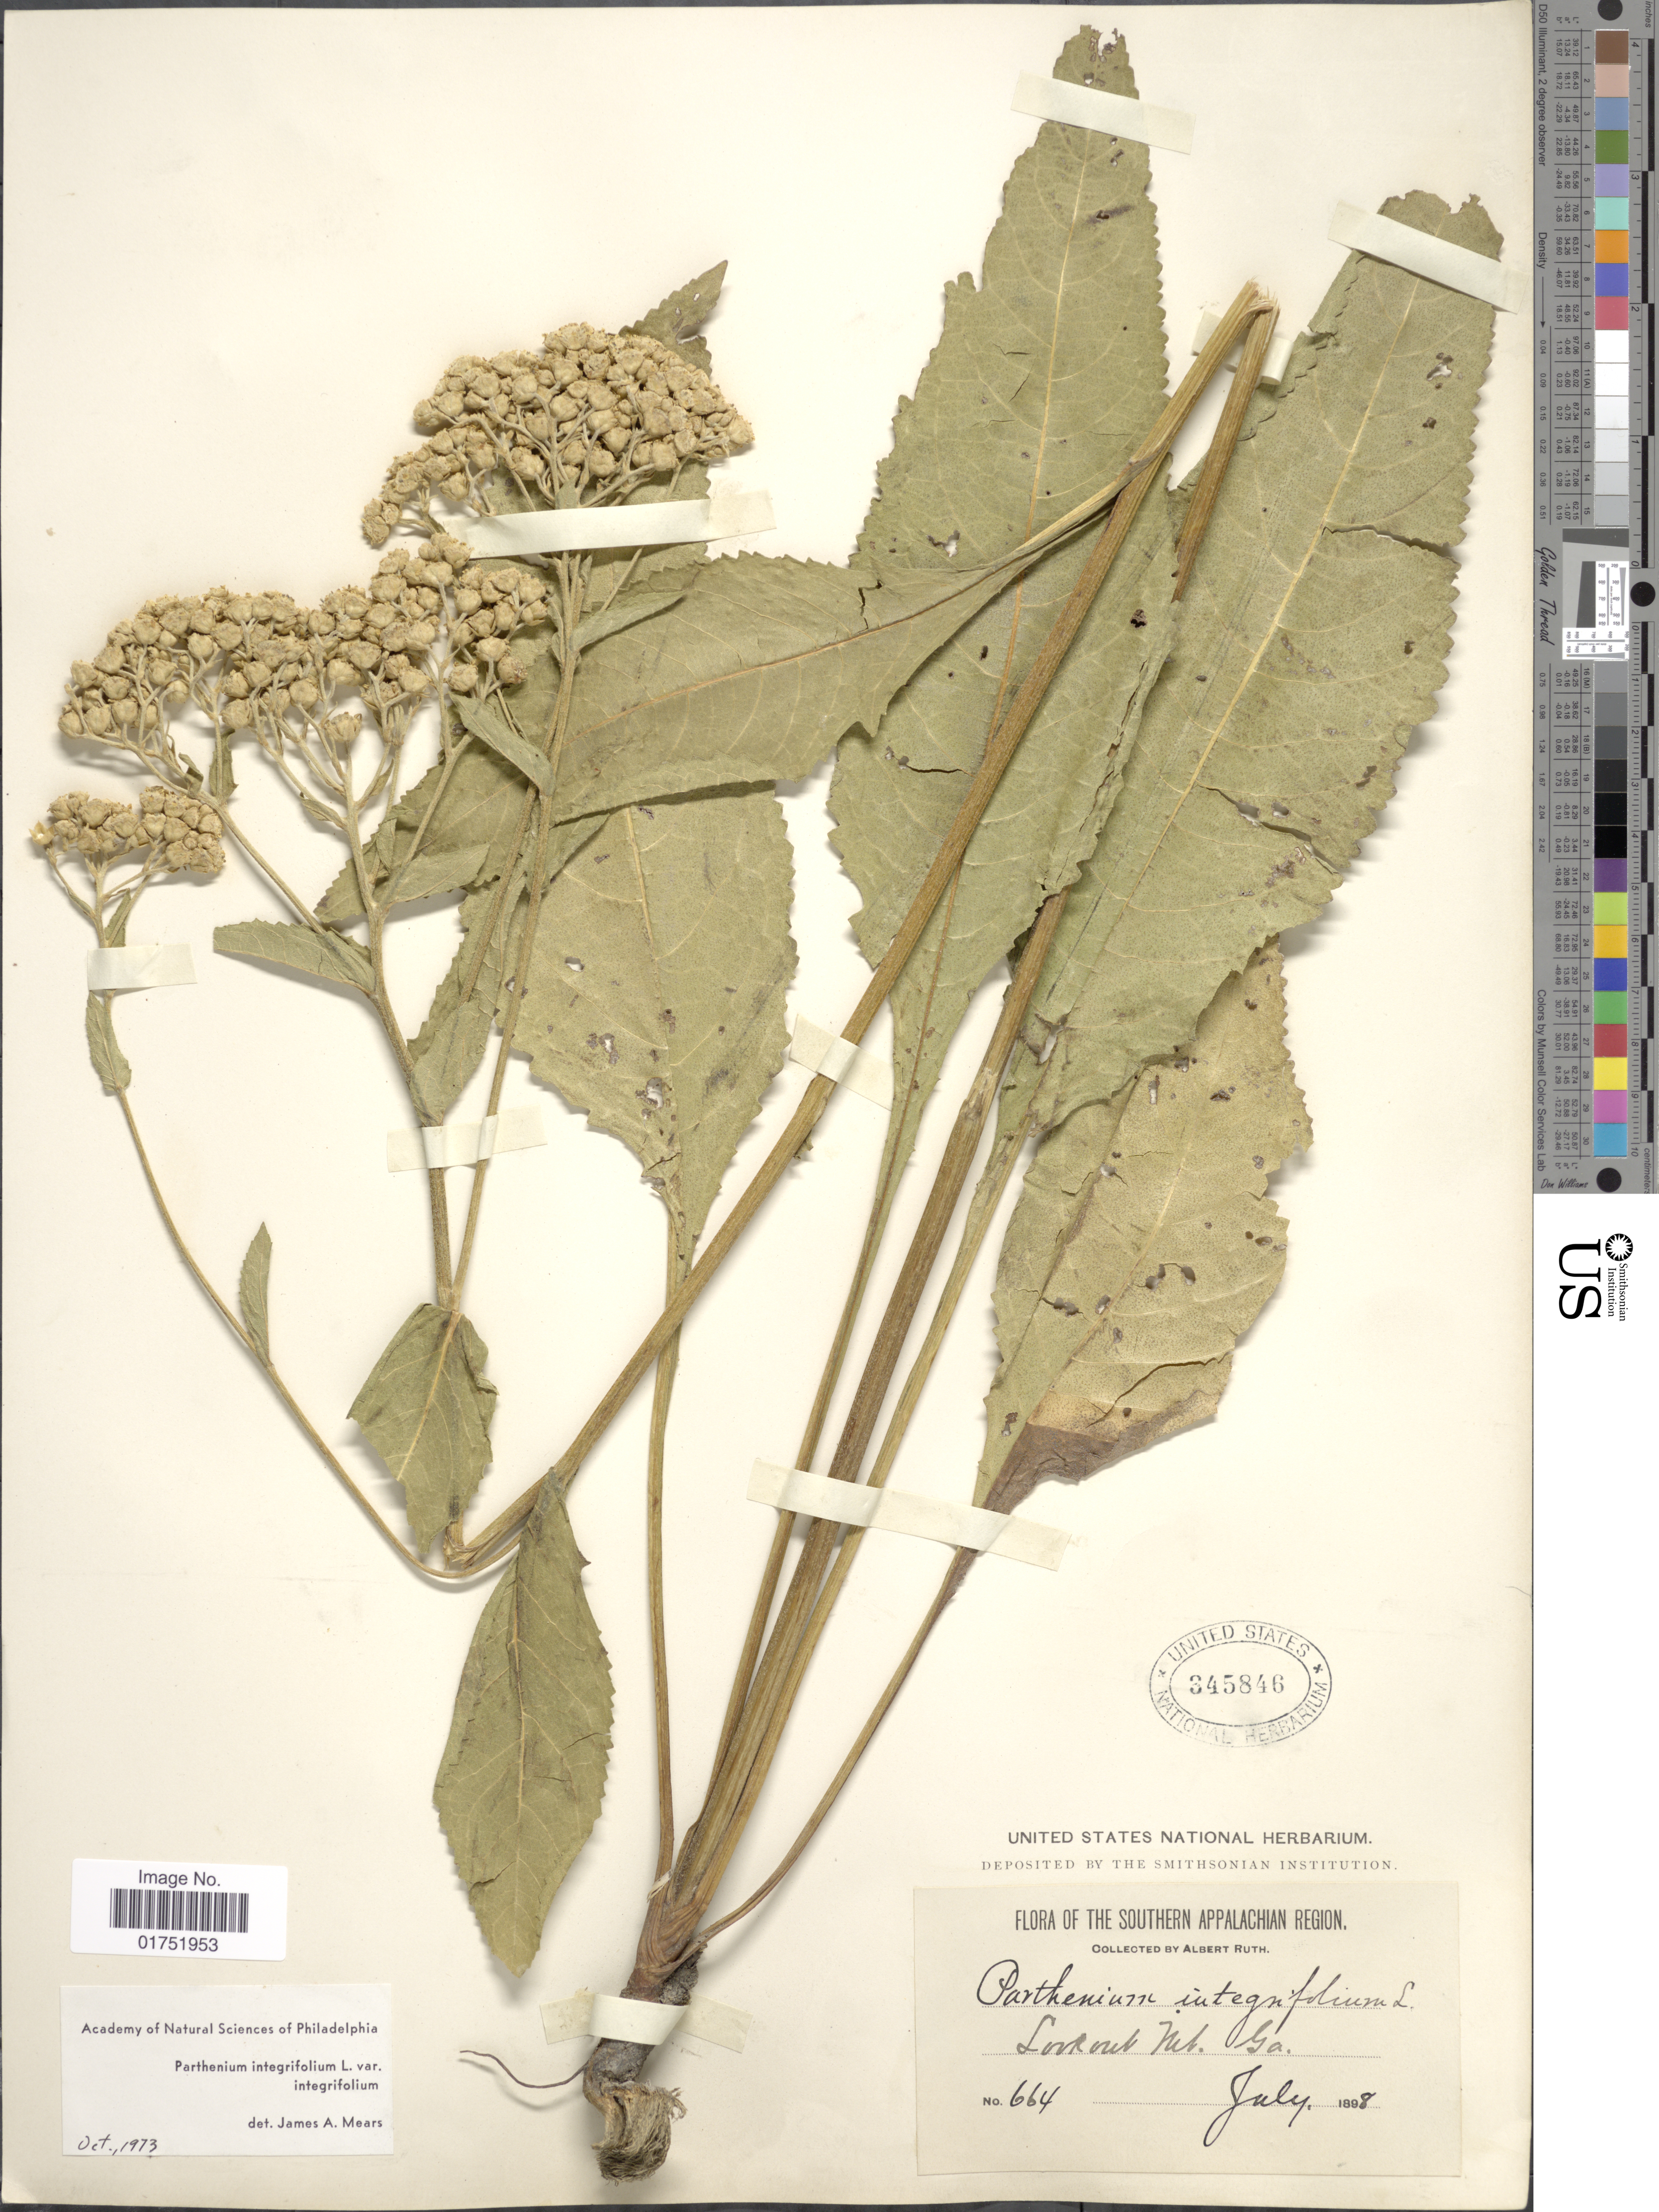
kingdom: Plantae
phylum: Tracheophyta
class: Magnoliopsida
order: Asterales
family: Asteraceae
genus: Parthenium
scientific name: Parthenium integrifolium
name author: L.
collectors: A. Ruth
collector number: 664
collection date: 1898-07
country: United States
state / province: Georgia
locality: Lookout Mt., Georgia. Southern Appalachian Region.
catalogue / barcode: US 345846